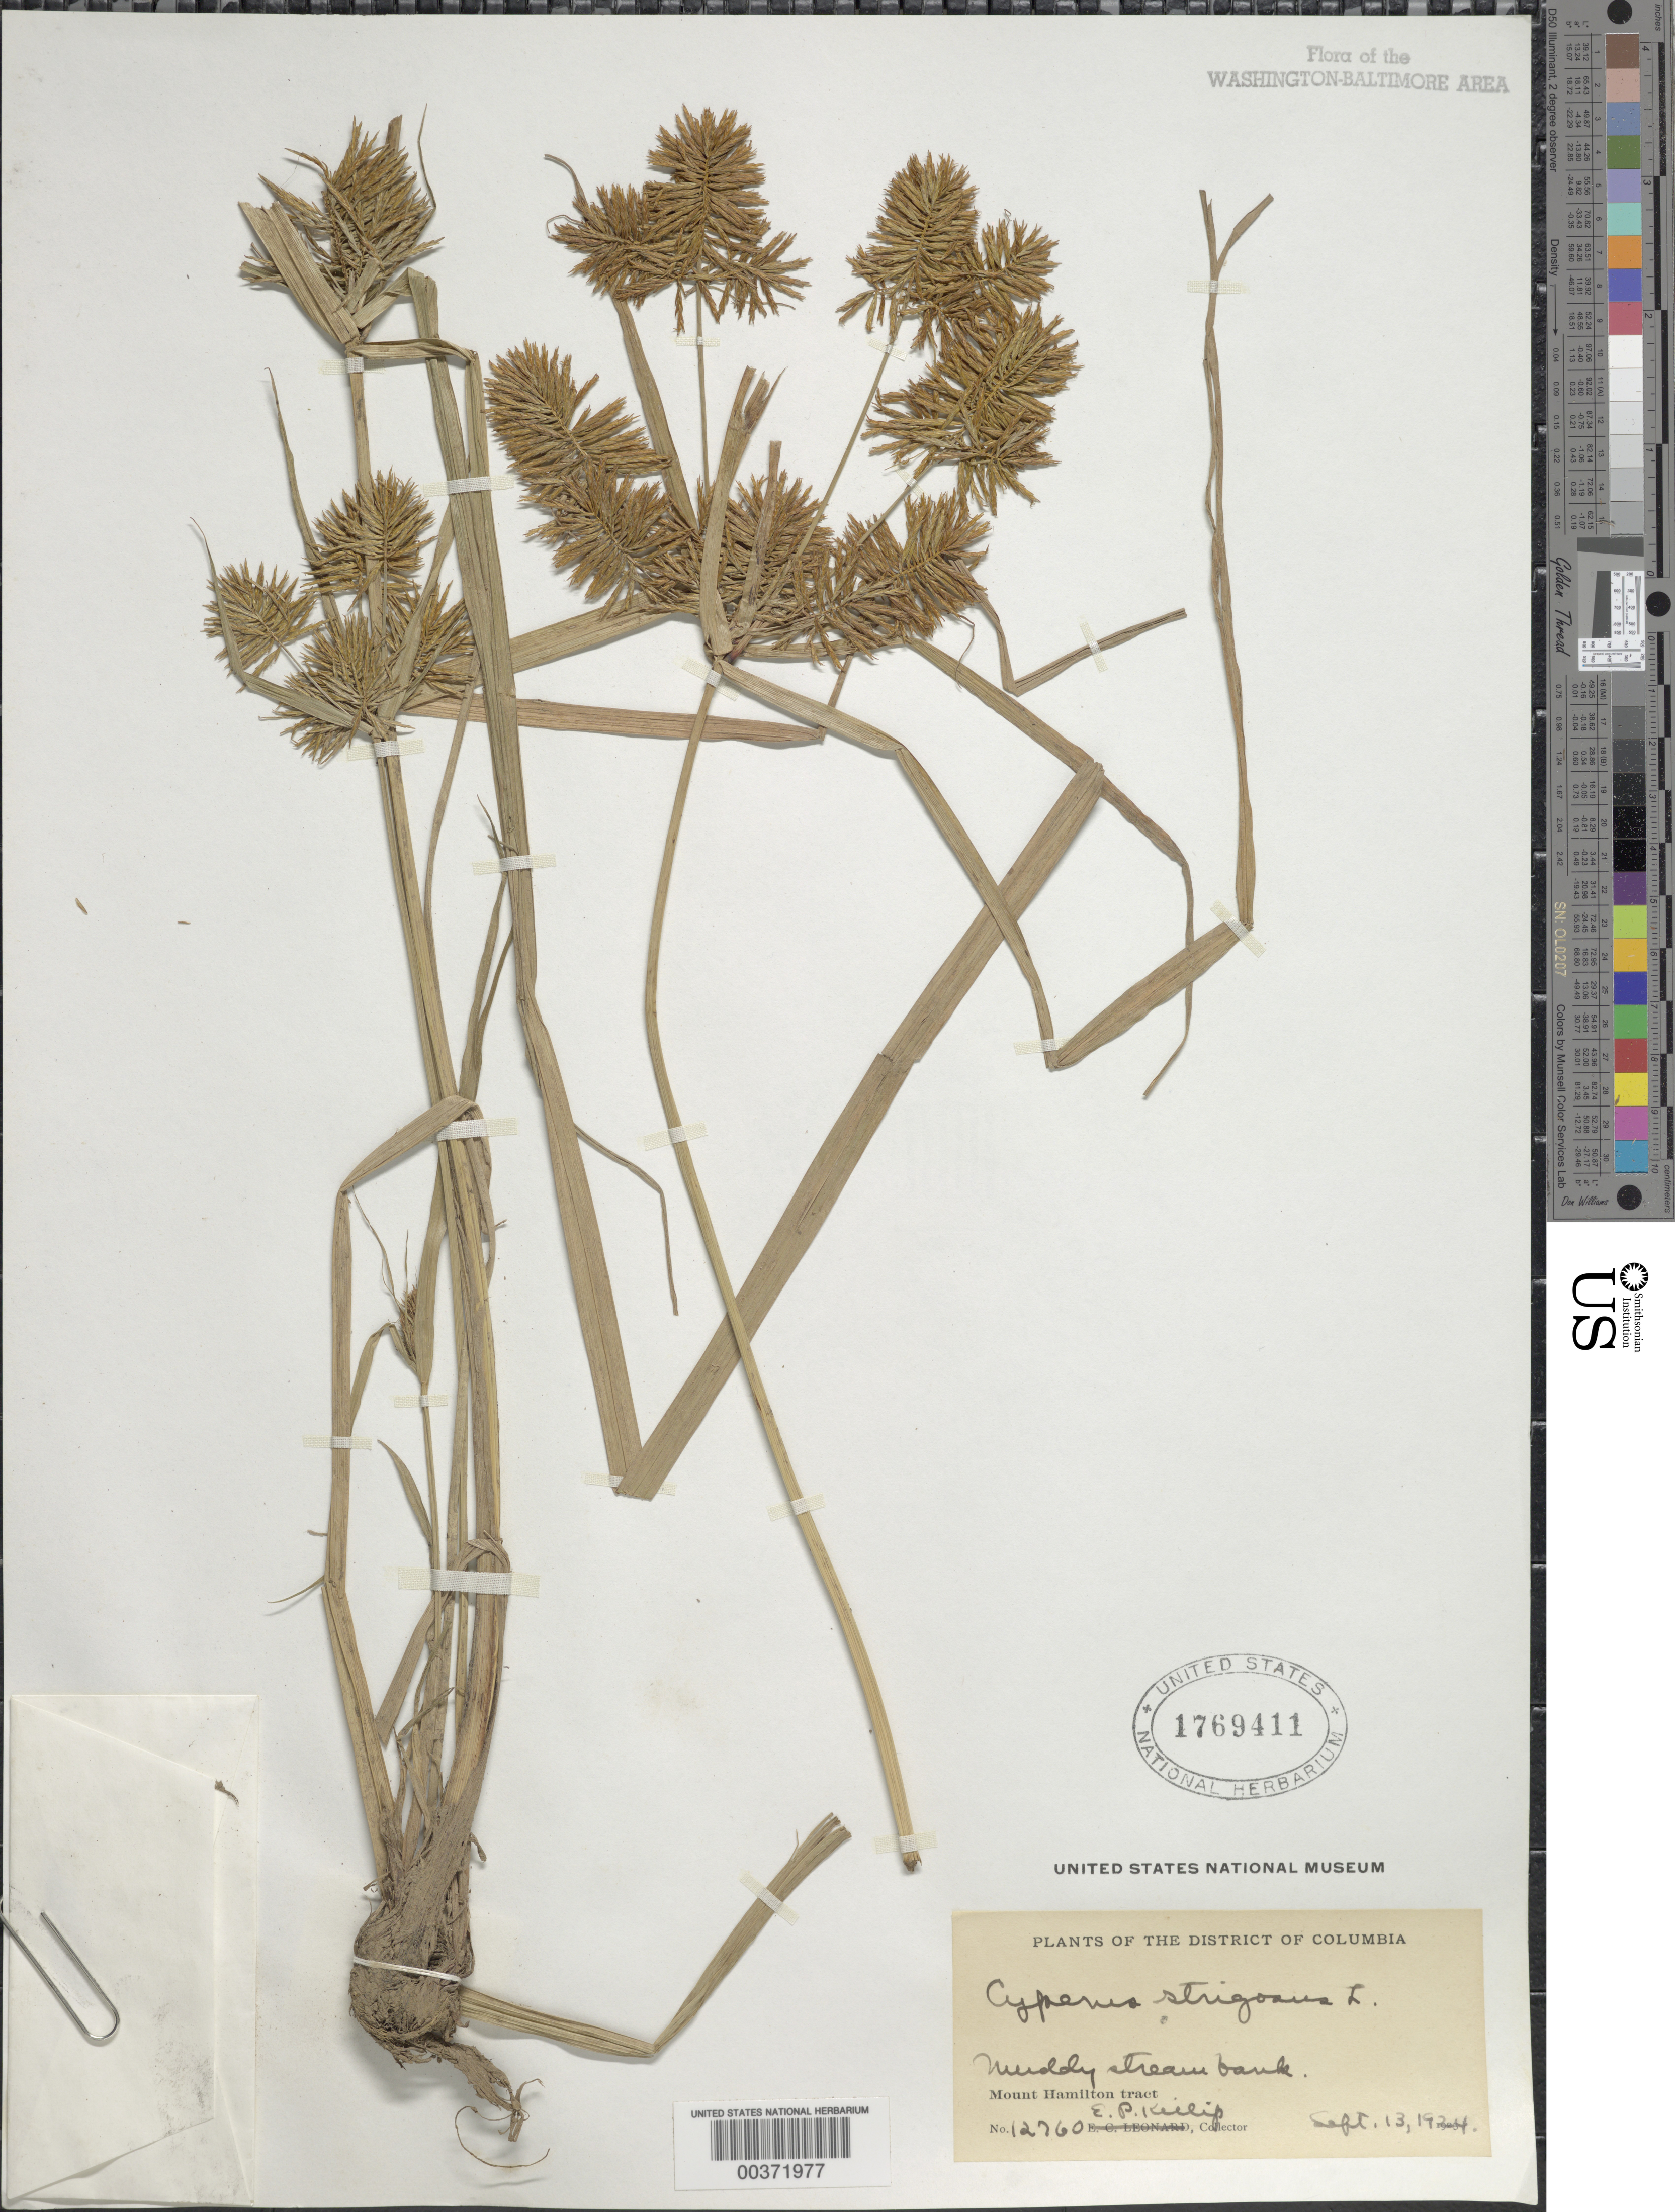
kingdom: Plantae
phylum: Tracheophyta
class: Liliopsida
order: Poales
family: Cyperaceae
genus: Cyperus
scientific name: Cyperus strigosus L.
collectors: E. P. Killip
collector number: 12760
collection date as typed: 13 Sep 1924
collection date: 1924-09-13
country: United States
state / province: District of Columbia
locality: Mount Hamilton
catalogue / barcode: US 1769411